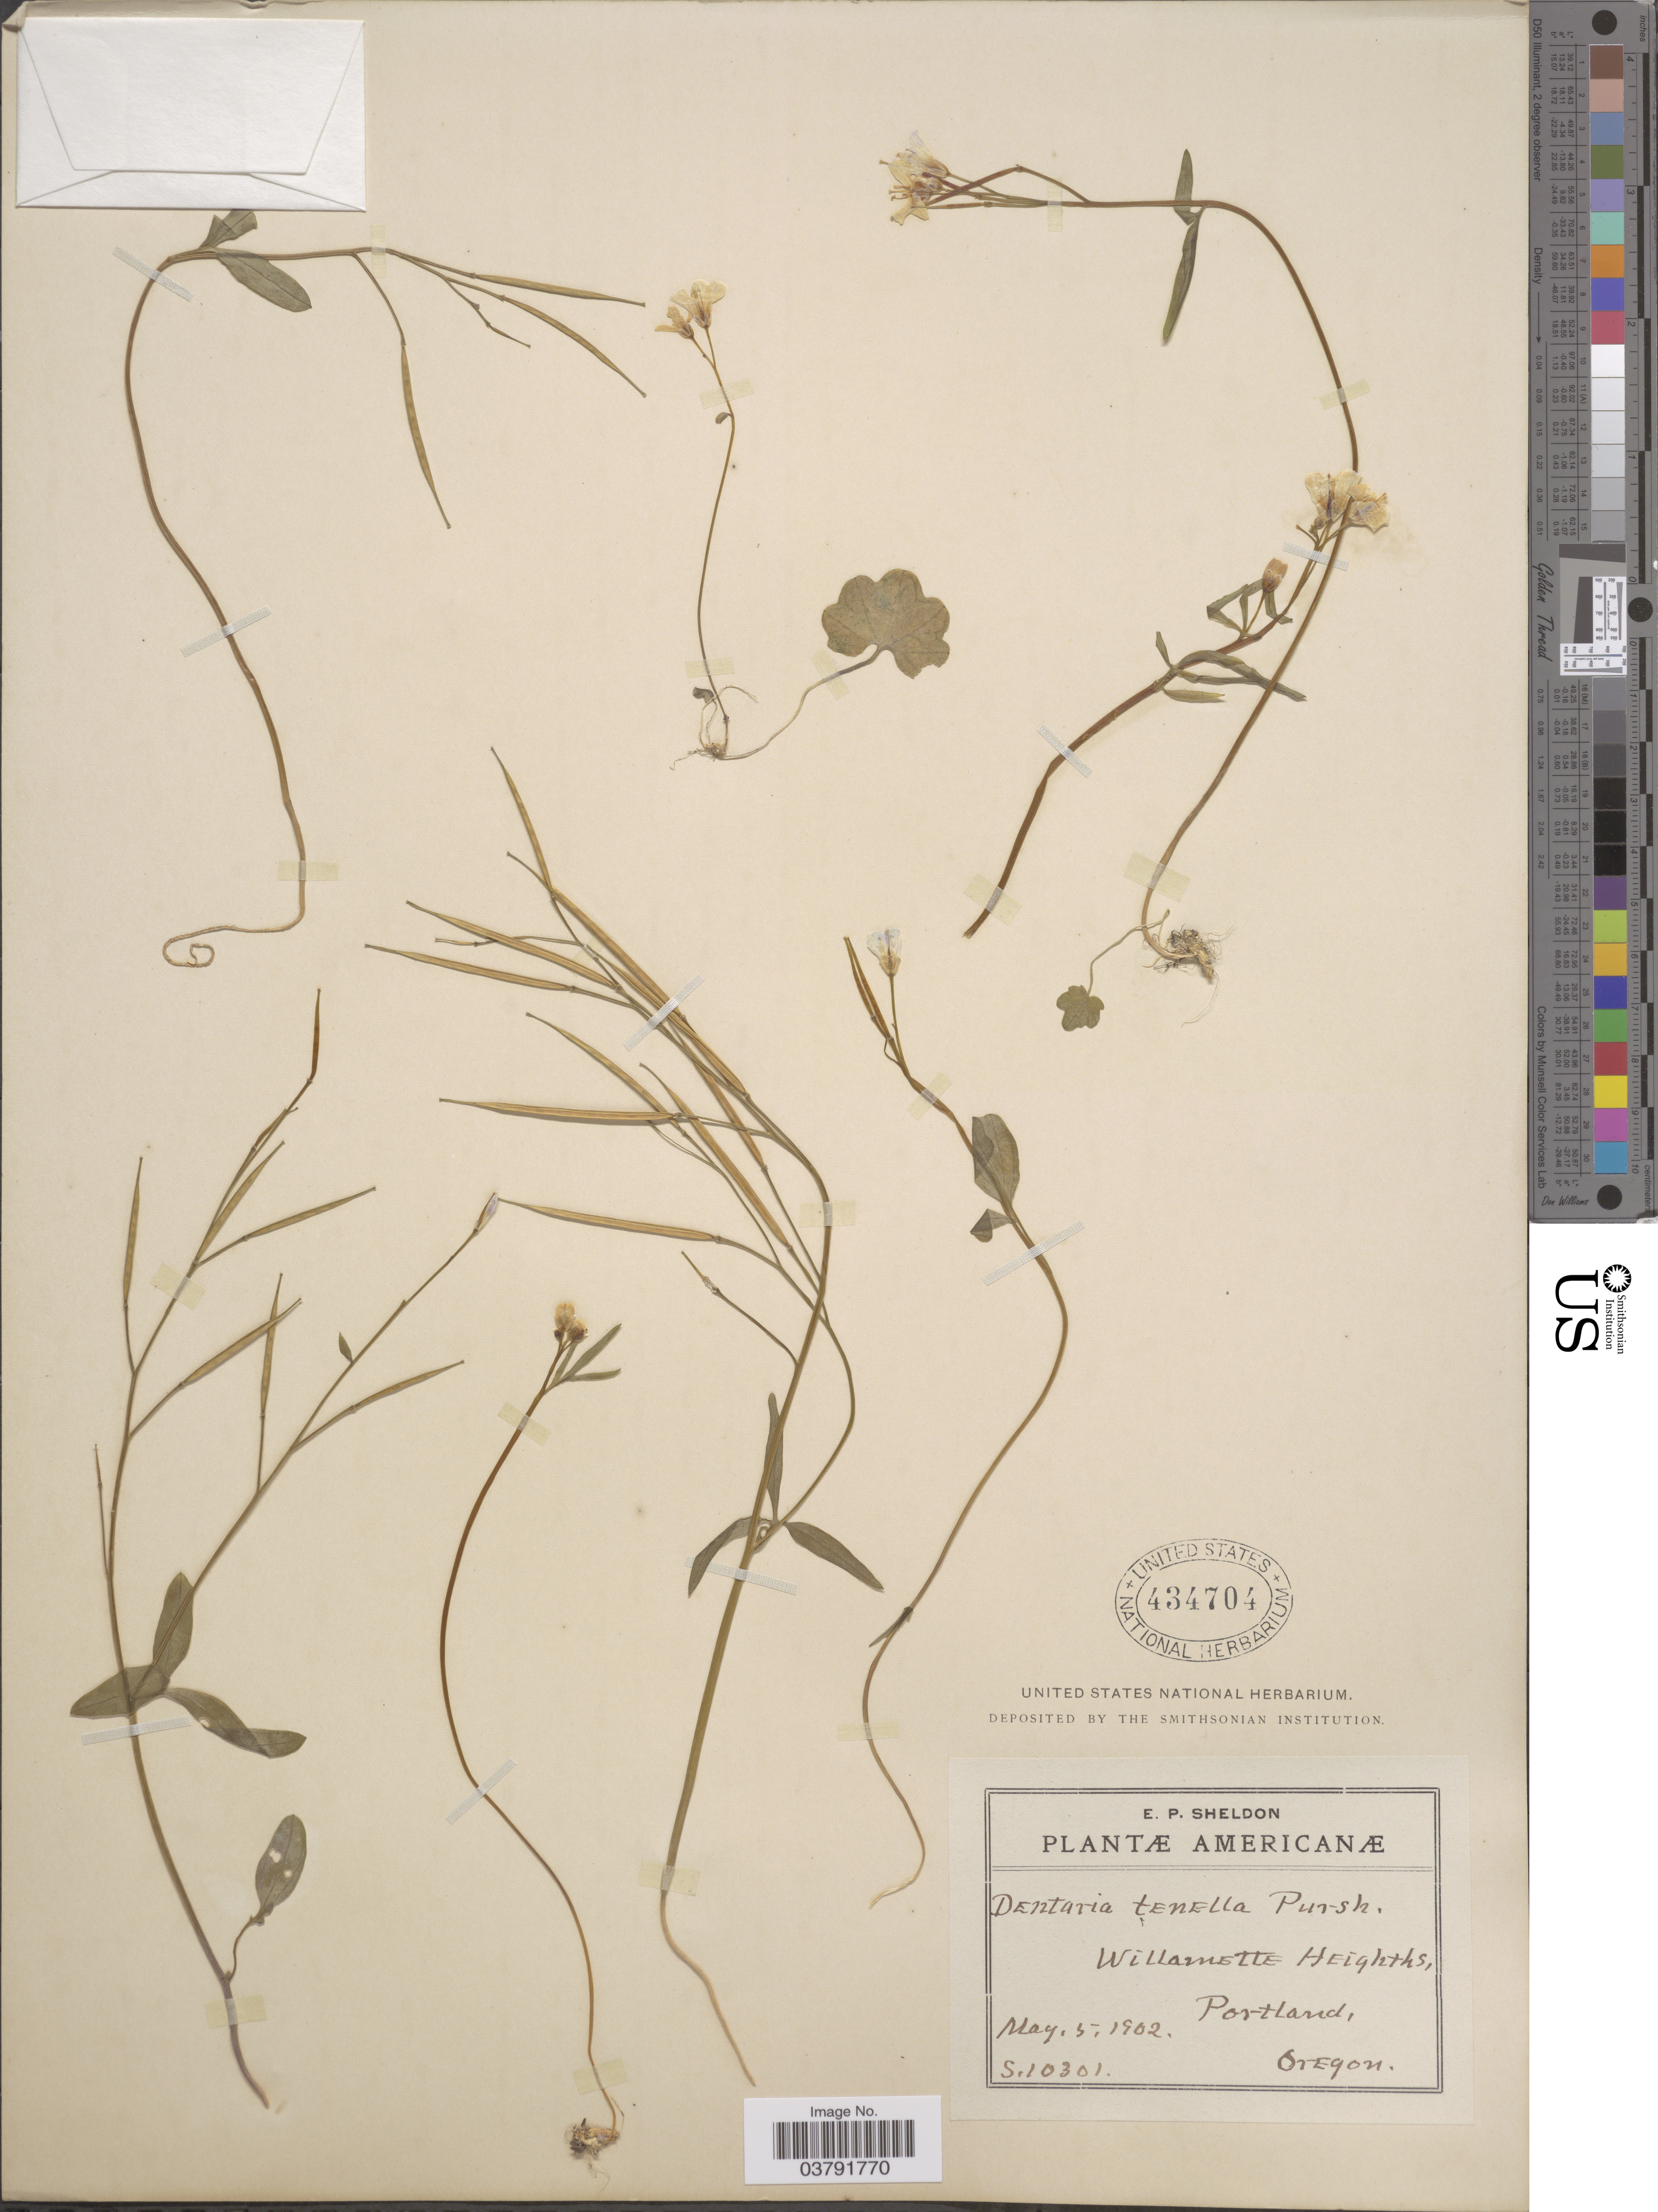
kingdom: Plantae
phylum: Tracheophyta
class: Magnoliopsida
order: Brassicales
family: Brassicaceae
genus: Dentaria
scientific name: Dentaria tenella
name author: Pursh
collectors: E. P. Sheldon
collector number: S10301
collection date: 1902-05-05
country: United States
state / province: Oregon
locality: Willamette Heights, Portland.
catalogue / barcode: US 434704